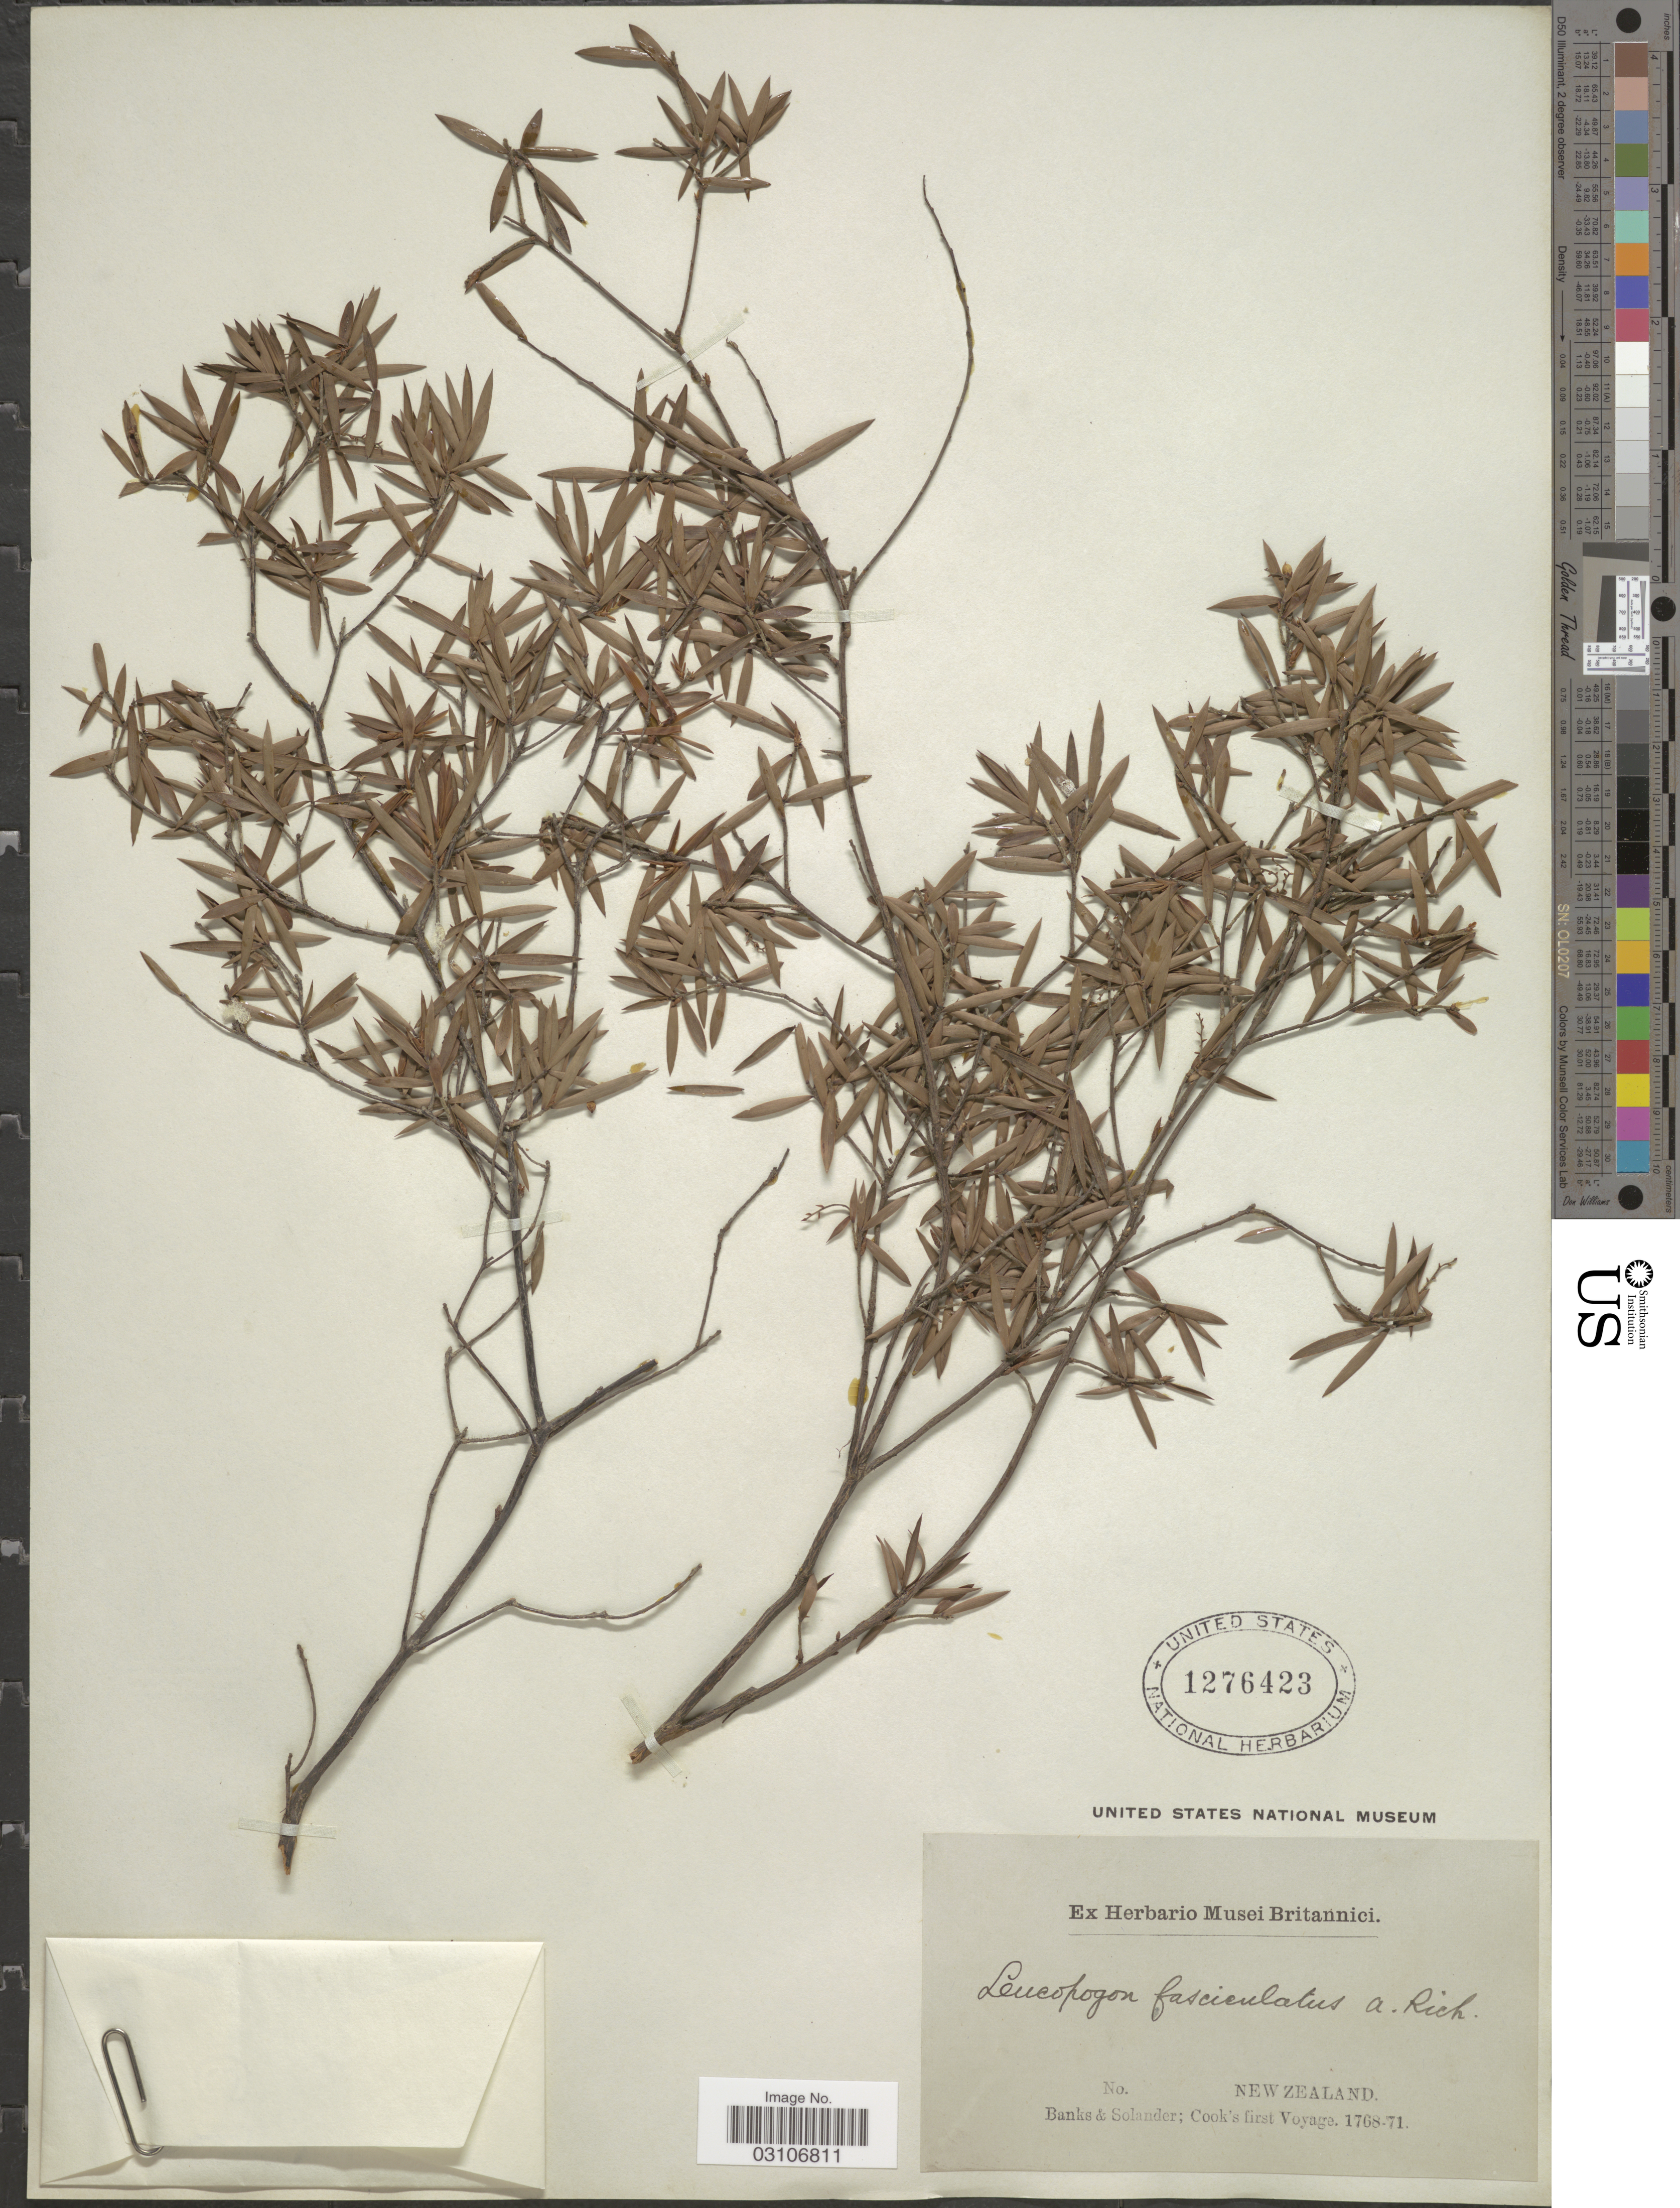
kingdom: Plantae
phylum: Tracheophyta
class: Magnoliopsida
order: Ericales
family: Ericaceae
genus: Leucopogon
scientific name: Leucopogon fasciculatus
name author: (G. Forst.) A. Rich.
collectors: -- Banks & -- Solander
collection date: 1768/1771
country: New Zealand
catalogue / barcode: US 1276423